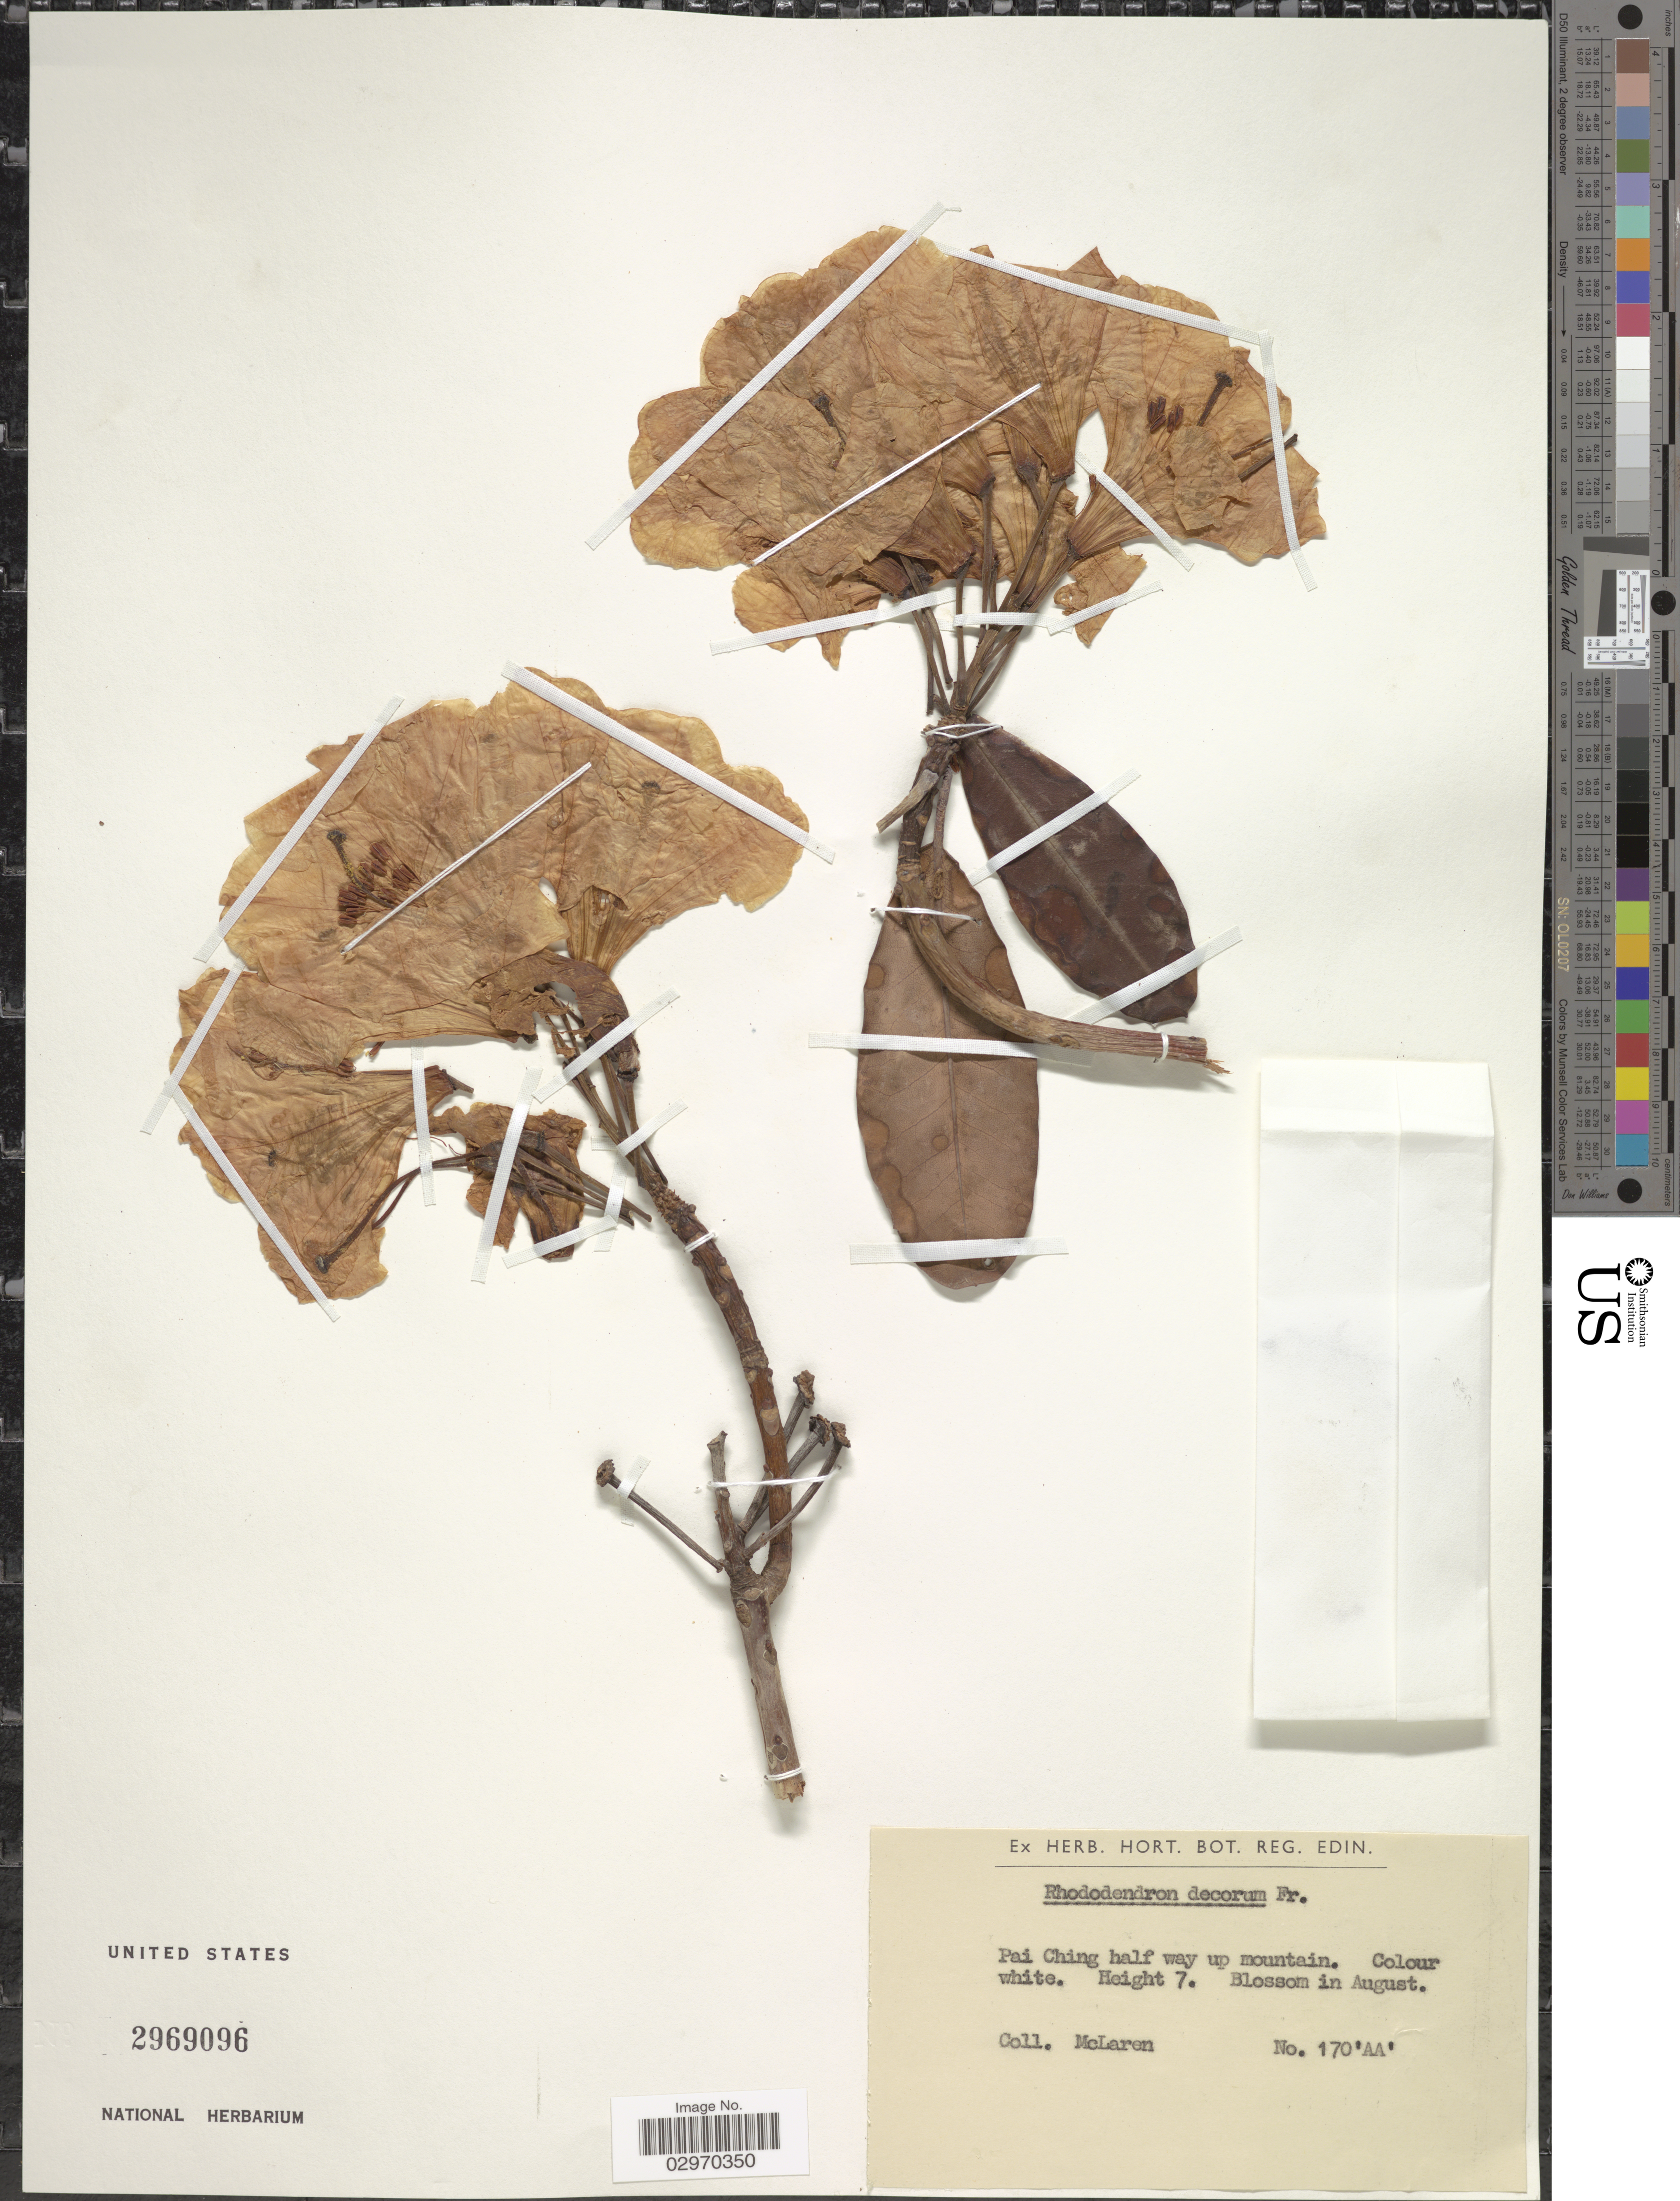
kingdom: Plantae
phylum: Tracheophyta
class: Magnoliopsida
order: Ericales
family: Ericaceae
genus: Rhododendron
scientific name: Rhododendron decorum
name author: Franch.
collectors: McLaren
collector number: '70'A'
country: China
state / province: Shanxi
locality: Pai Ching half way up mountain.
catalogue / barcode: US 2969096